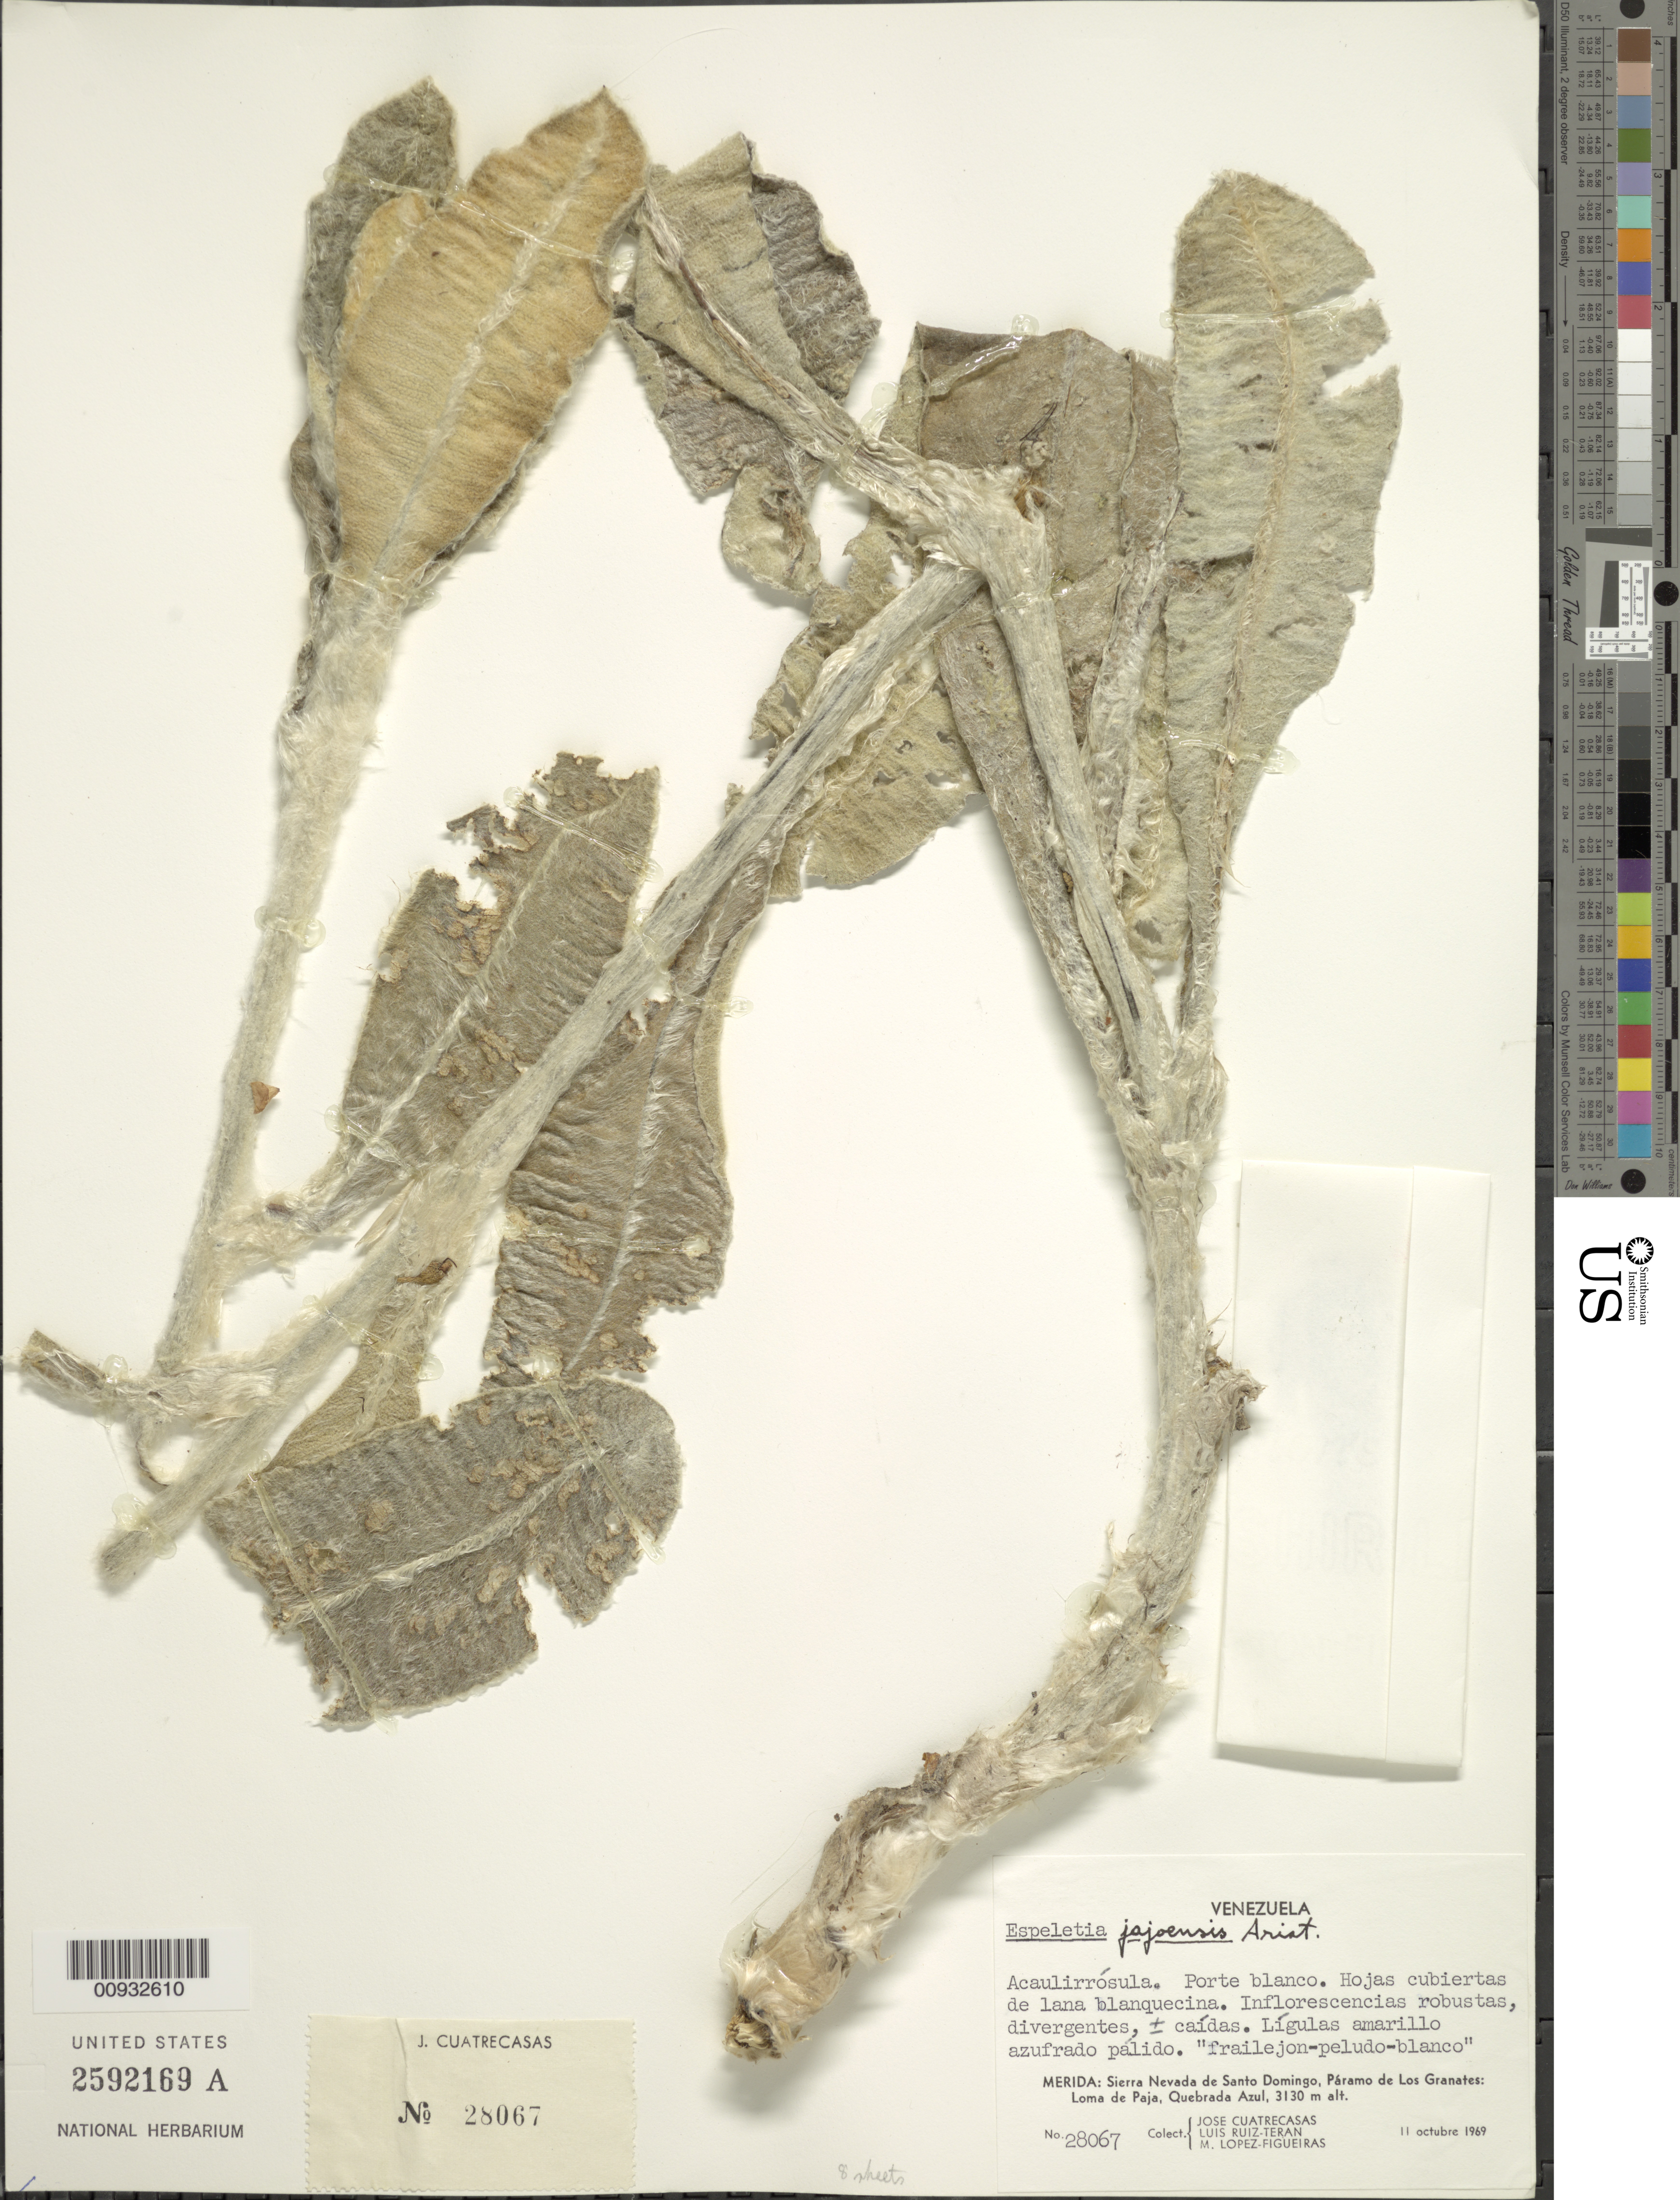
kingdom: Plantae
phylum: Tracheophyta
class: Magnoliopsida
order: Asterales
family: Asteraceae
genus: Espeletia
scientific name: Espeletia jajoensis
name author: Aristeg.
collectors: J. Cuatrecasas, L. E. Ruíz-Terán & M. López Figueiras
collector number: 28067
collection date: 1969-10-11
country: Venezuela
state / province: Mérida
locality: Sierra Nevada de Santo Domingo, Paramo de Los Granates: Loma de Paja, Quebrada Azul.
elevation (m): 3130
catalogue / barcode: US 2592169A